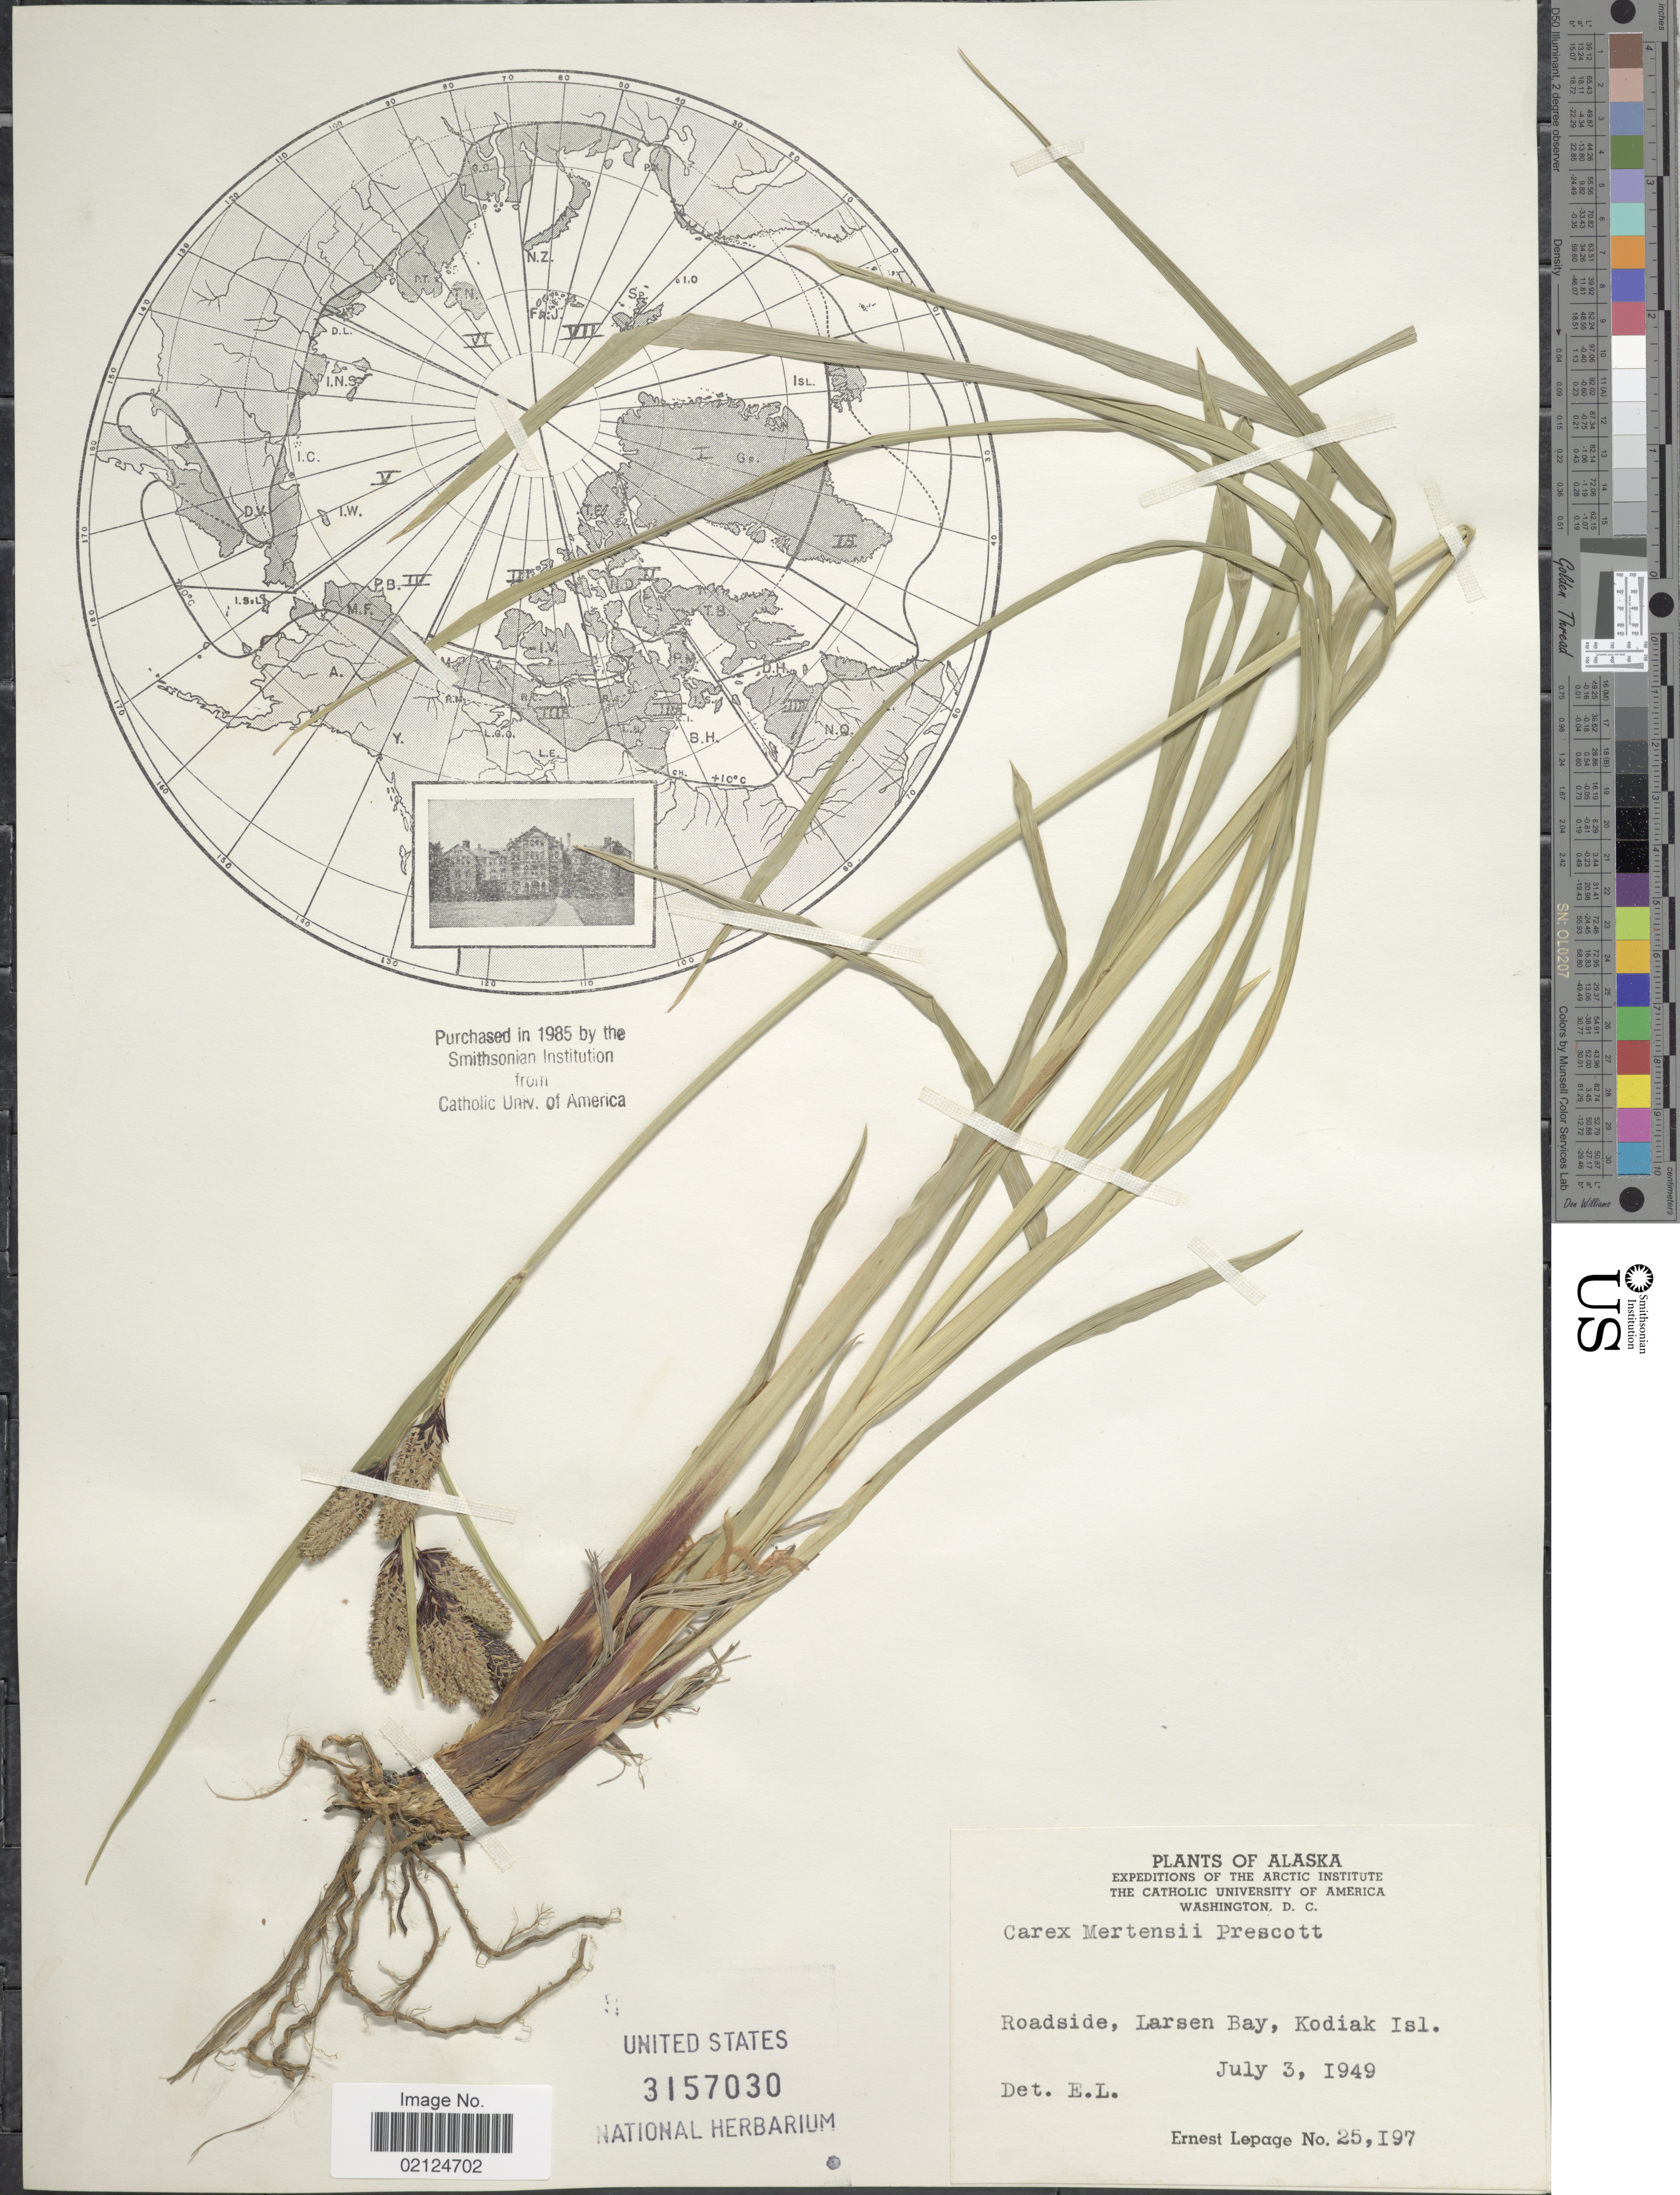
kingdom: Plantae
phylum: Tracheophyta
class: Liliopsida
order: Poales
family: Cyperaceae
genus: Carex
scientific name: Carex mertensii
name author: J.D. Prescott ex Bong.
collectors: E. Lepage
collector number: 25197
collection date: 1949-07-03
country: United States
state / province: Alaska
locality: Roadside, Larsen Bay, Kodiak Isl.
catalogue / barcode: US 3157030